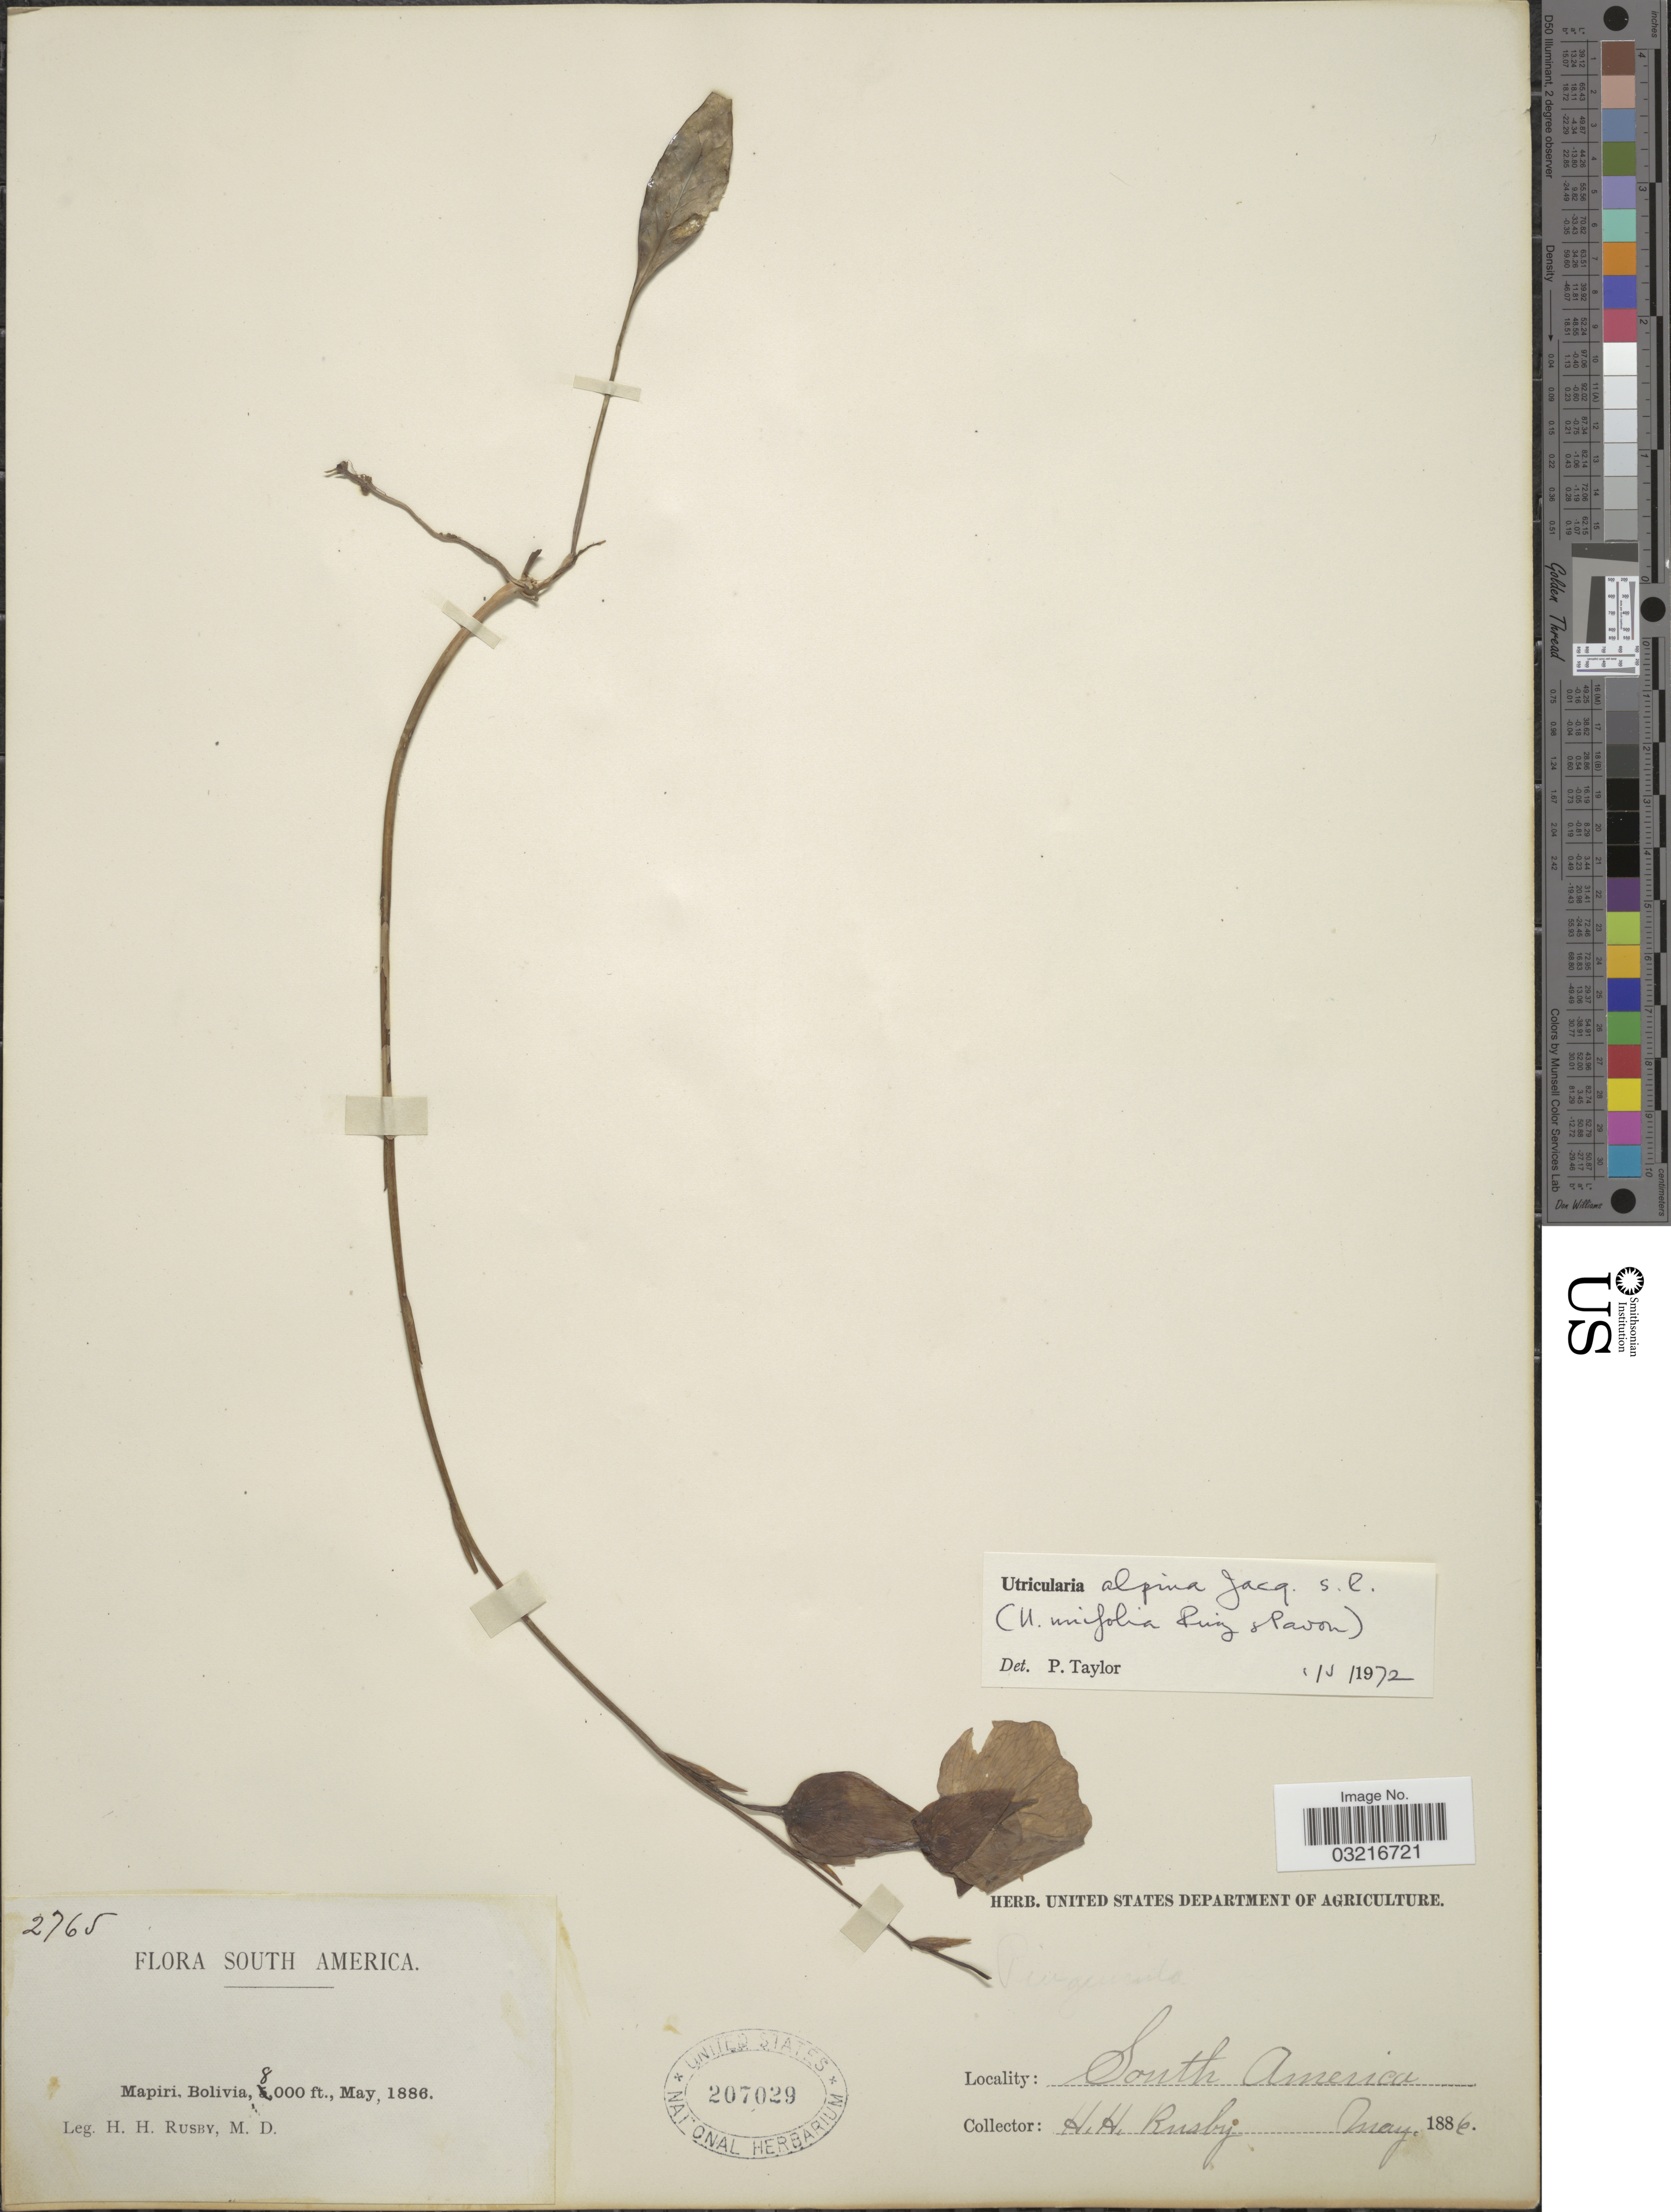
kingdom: Plantae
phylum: Tracheophyta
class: Magnoliopsida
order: Lamiales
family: Lentibulariaceae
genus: Utricularia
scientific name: Utricularia unifolia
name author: Ruiz & Pav.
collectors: H. H. Rusby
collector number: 2765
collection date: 1886-05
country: Bolivia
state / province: La Páz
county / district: Larecaja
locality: Mapiri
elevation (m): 2438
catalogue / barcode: US 207029